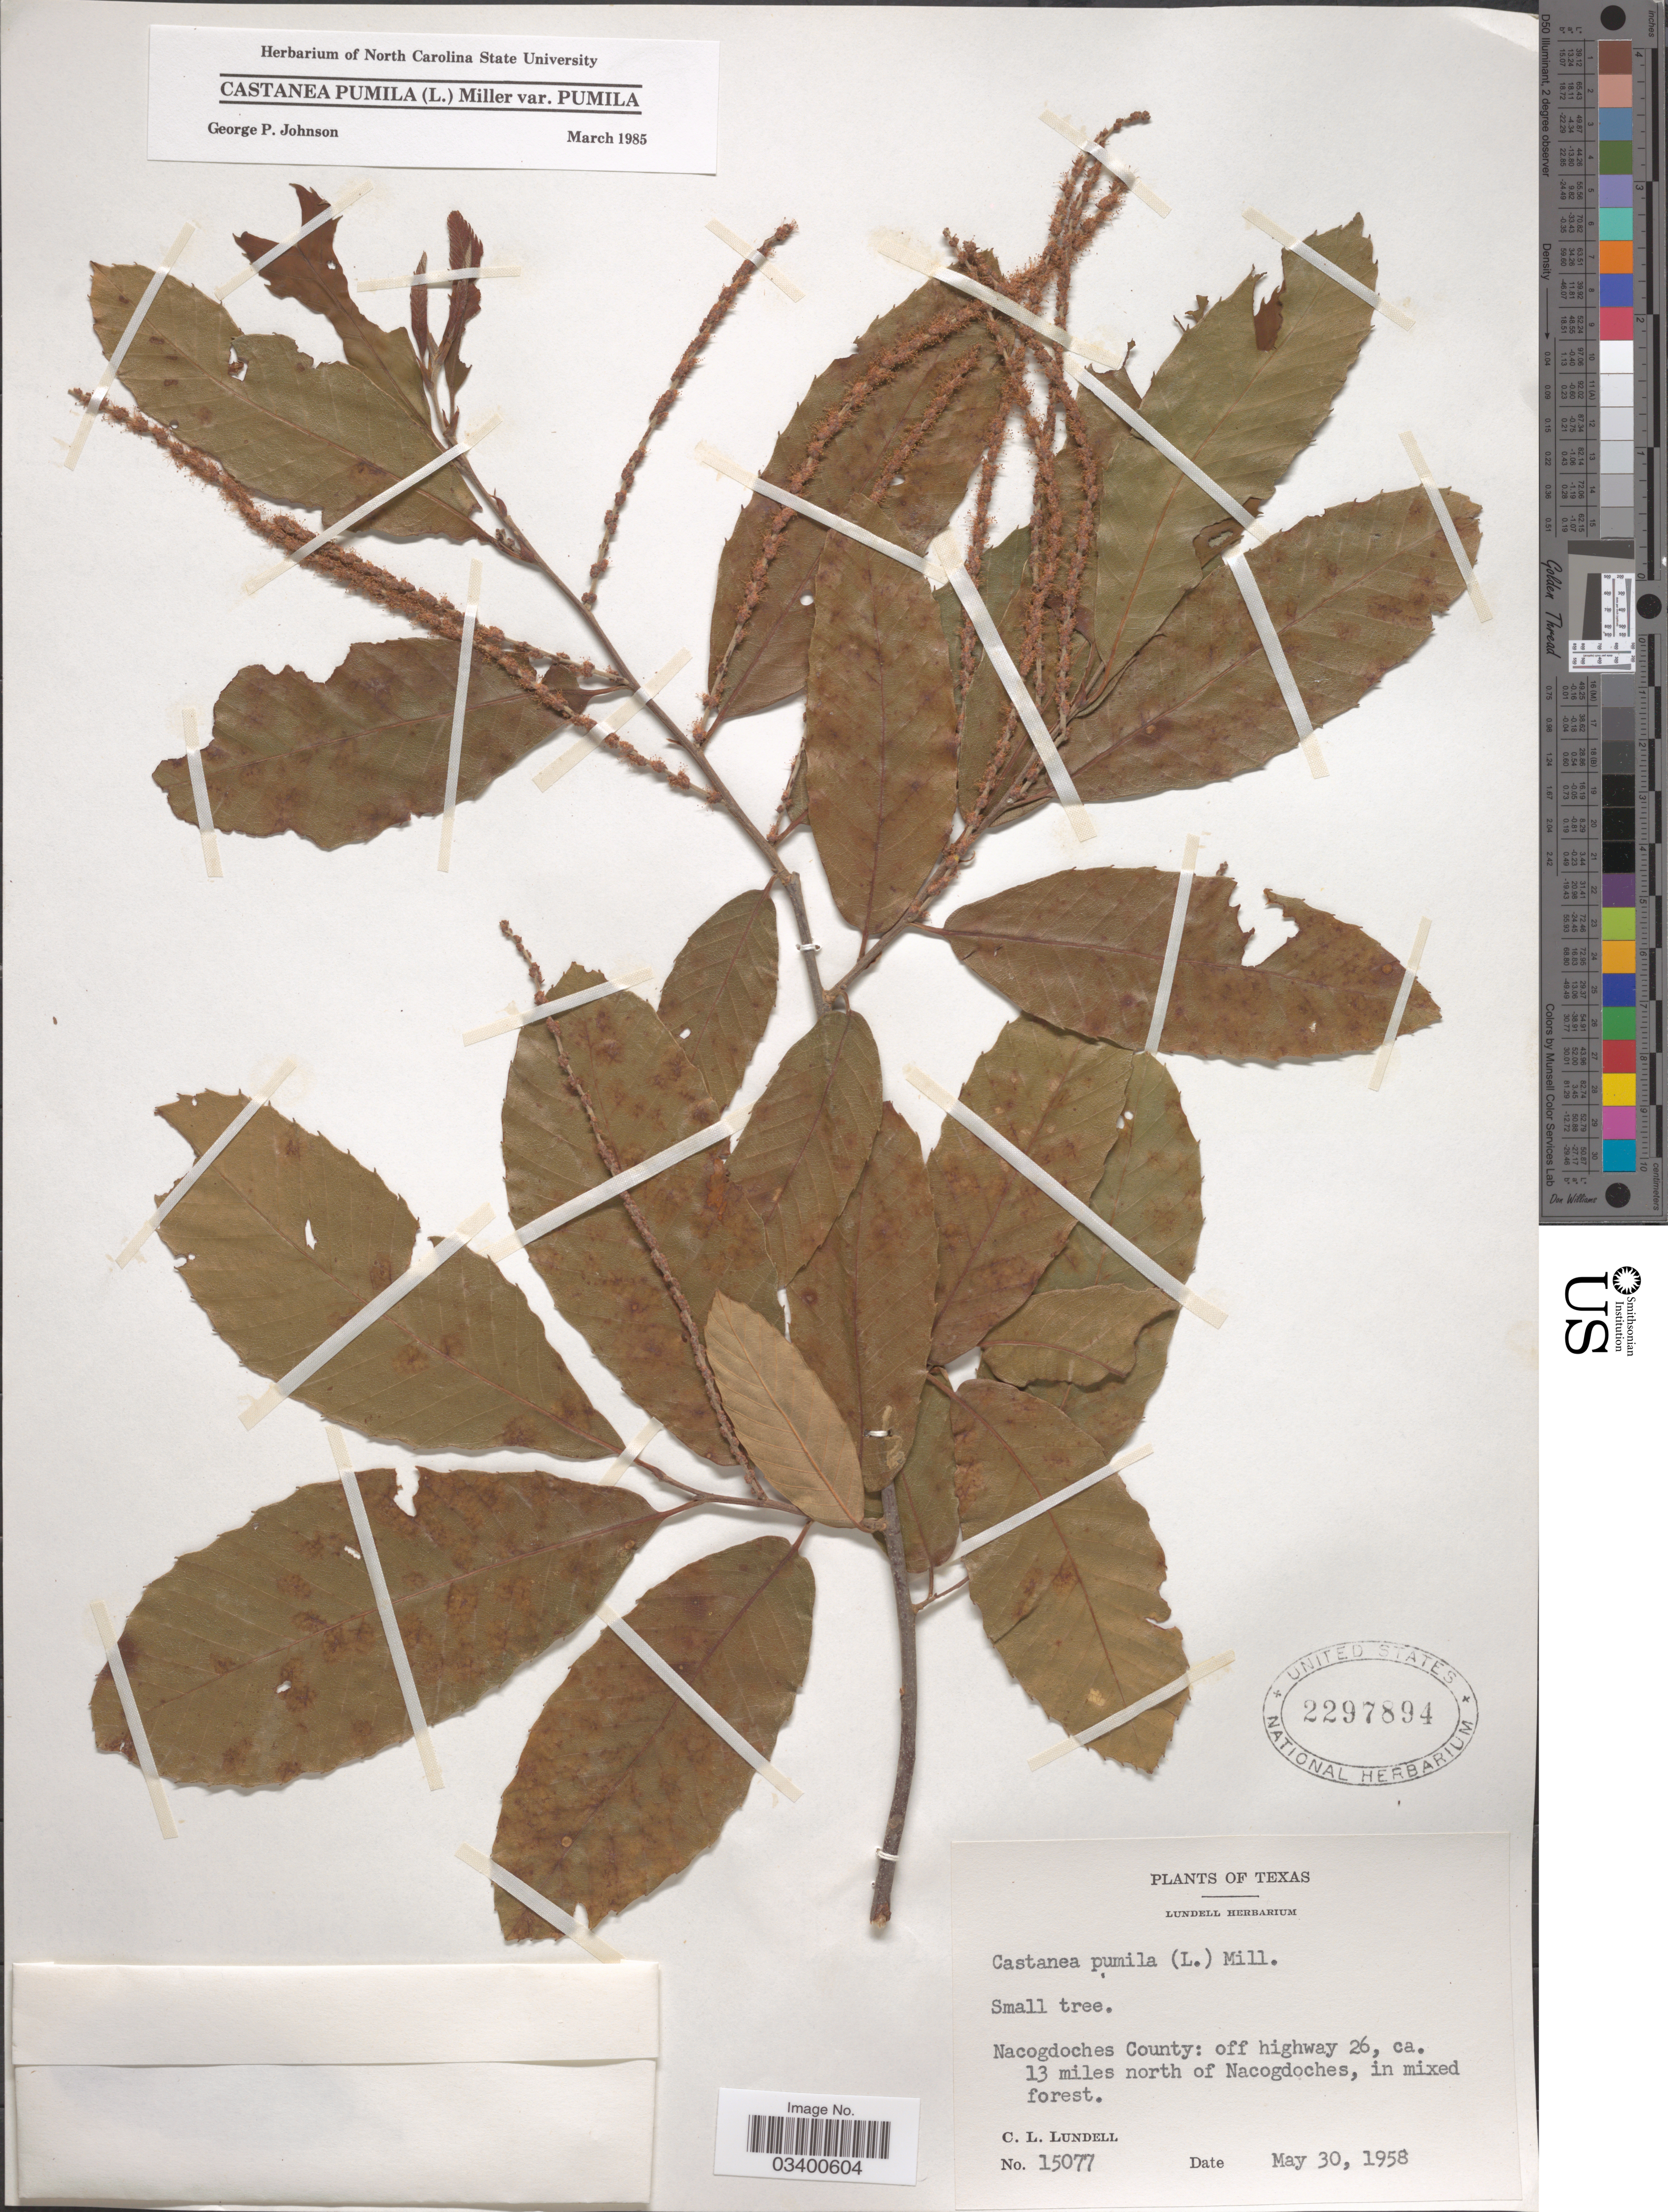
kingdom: Plantae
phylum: Tracheophyta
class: Magnoliopsida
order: Fagales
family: Fagaceae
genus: Castanea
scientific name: Castanea pumila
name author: (L.) Mill.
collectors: C. L. Lundell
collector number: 15077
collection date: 1958-05-30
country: United States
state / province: Texas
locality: Nacogdoches County: off highway 26, ca. 13 miles north of Nacogdoches.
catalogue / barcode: US 2297894